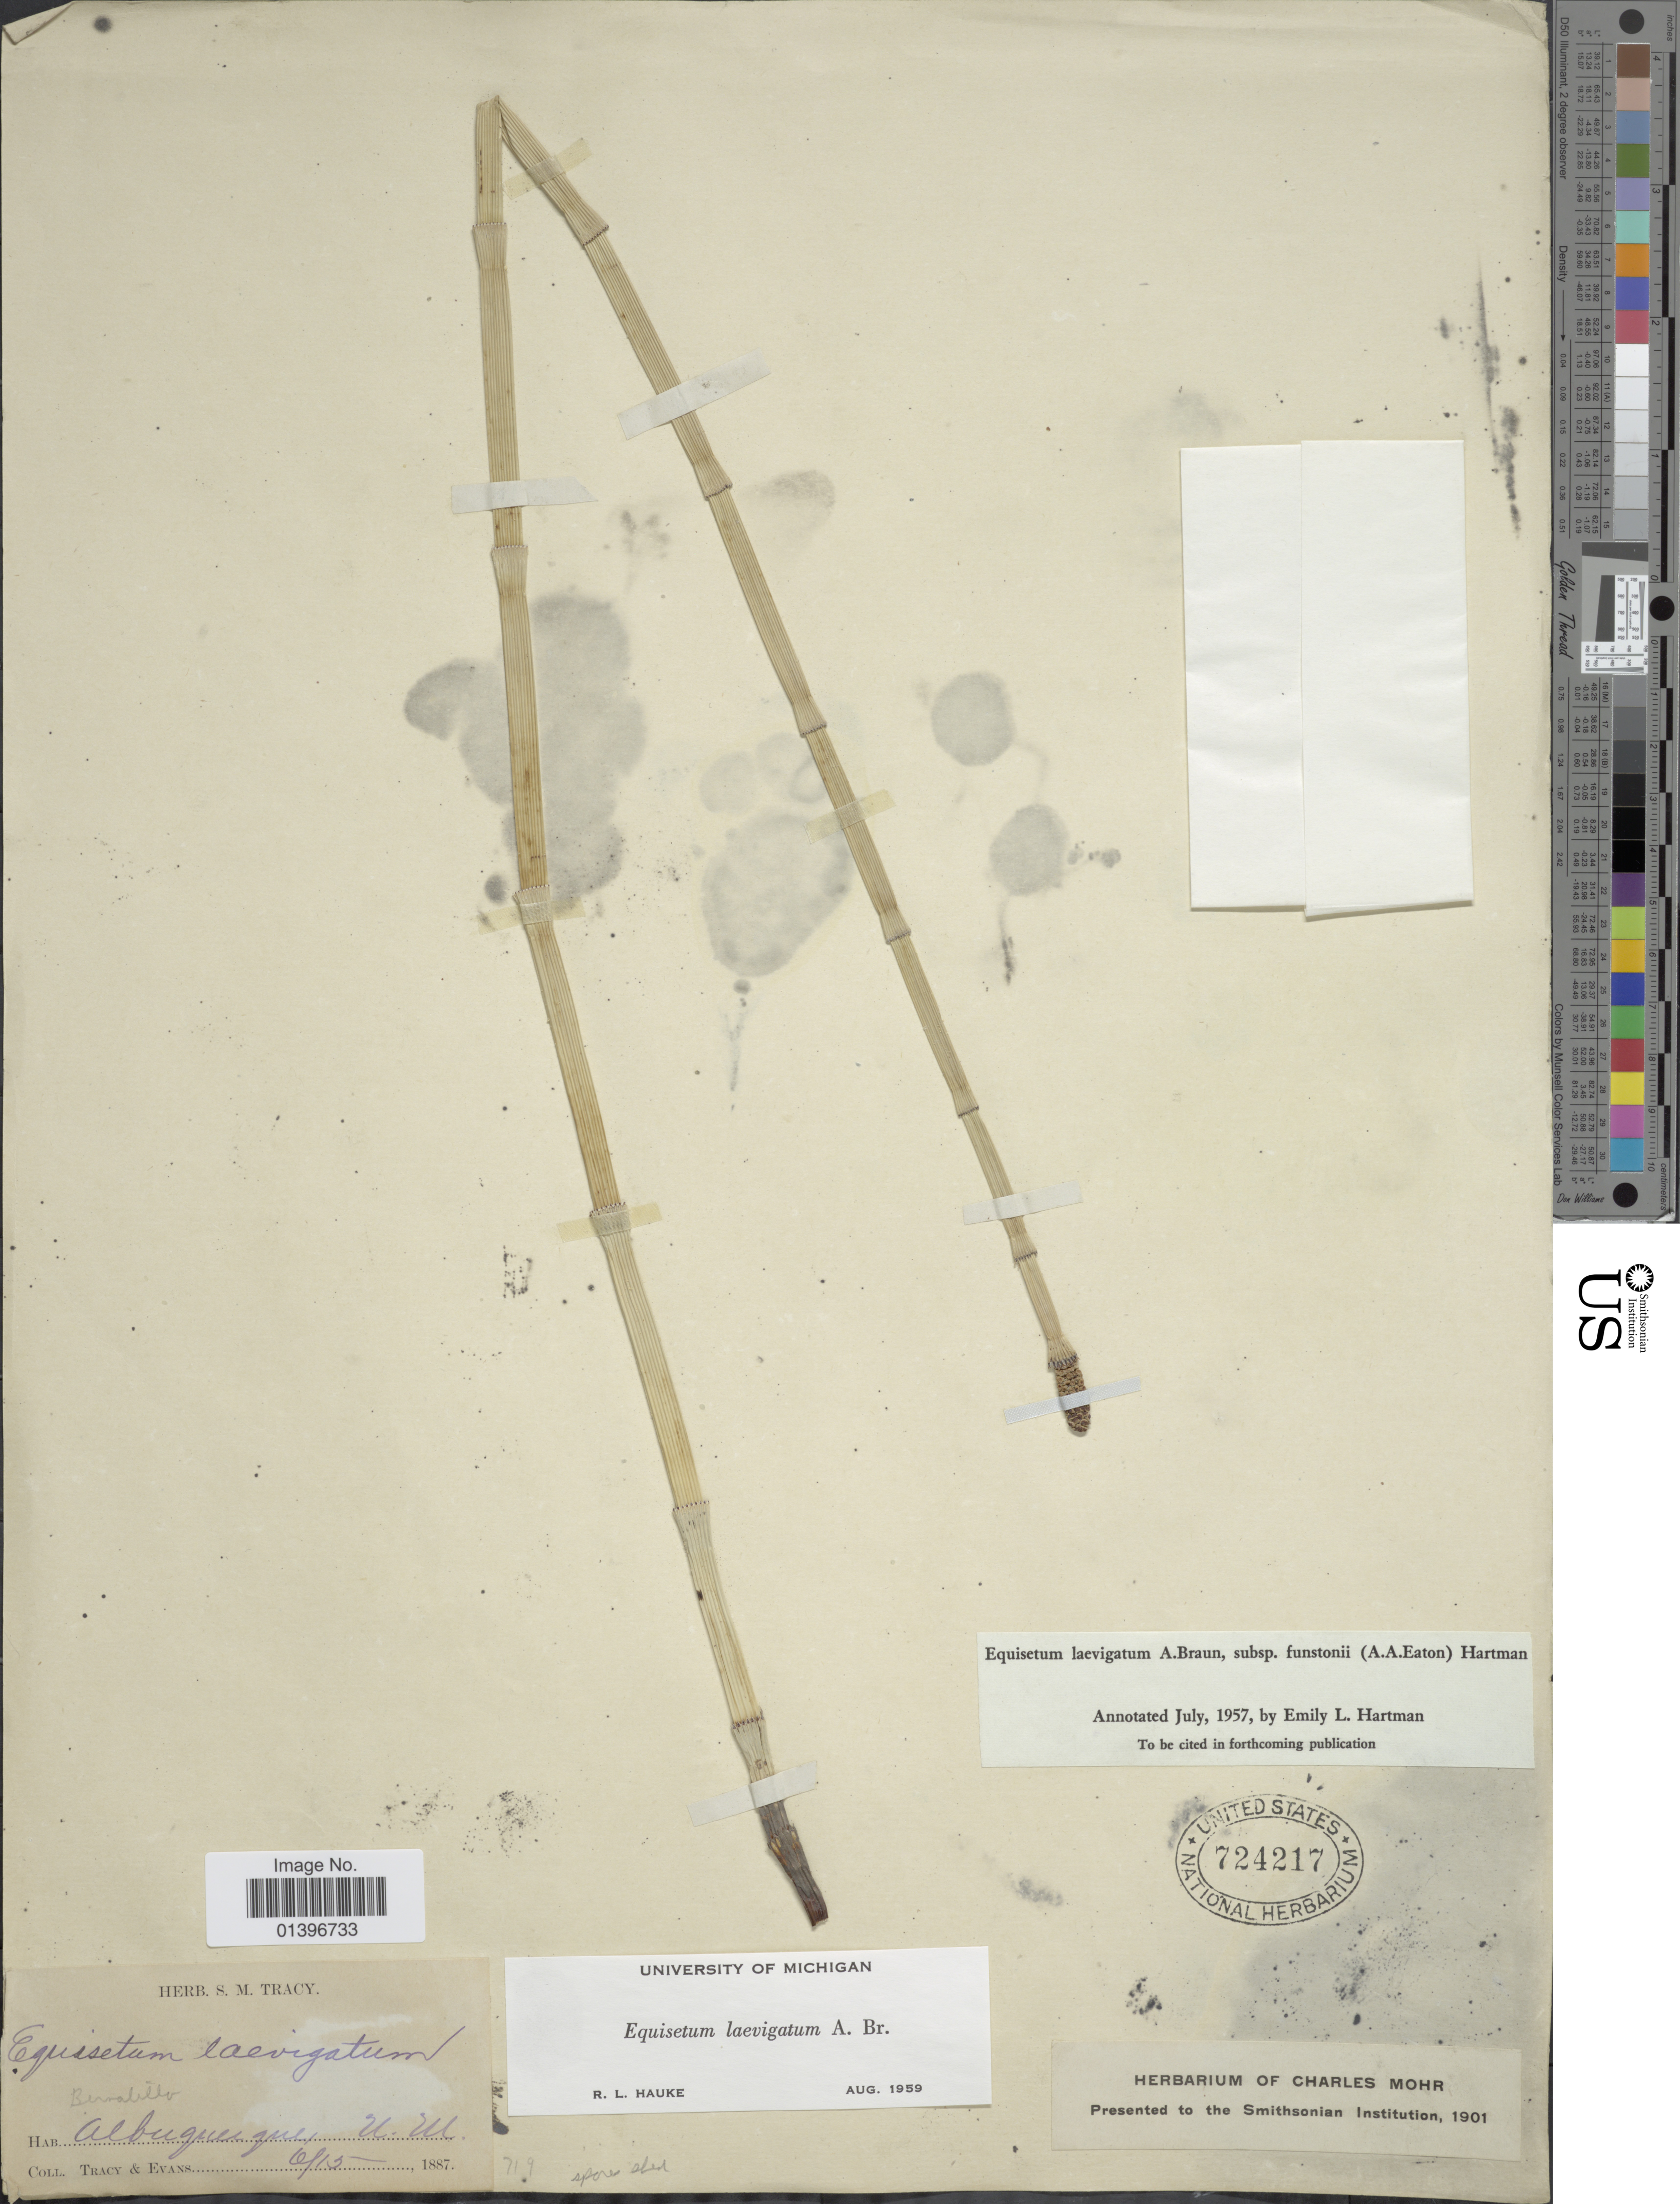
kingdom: Plantae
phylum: Tracheophyta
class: Polypodiopsida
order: Equisetales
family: Equisetaceae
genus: Equisetum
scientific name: Equisetum laevigatum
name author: A. Braun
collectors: -. Tracy & -- Evans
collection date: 1887-06-15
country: United States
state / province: New Mexico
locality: Albuque ques, Bernalillo.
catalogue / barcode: US 724217